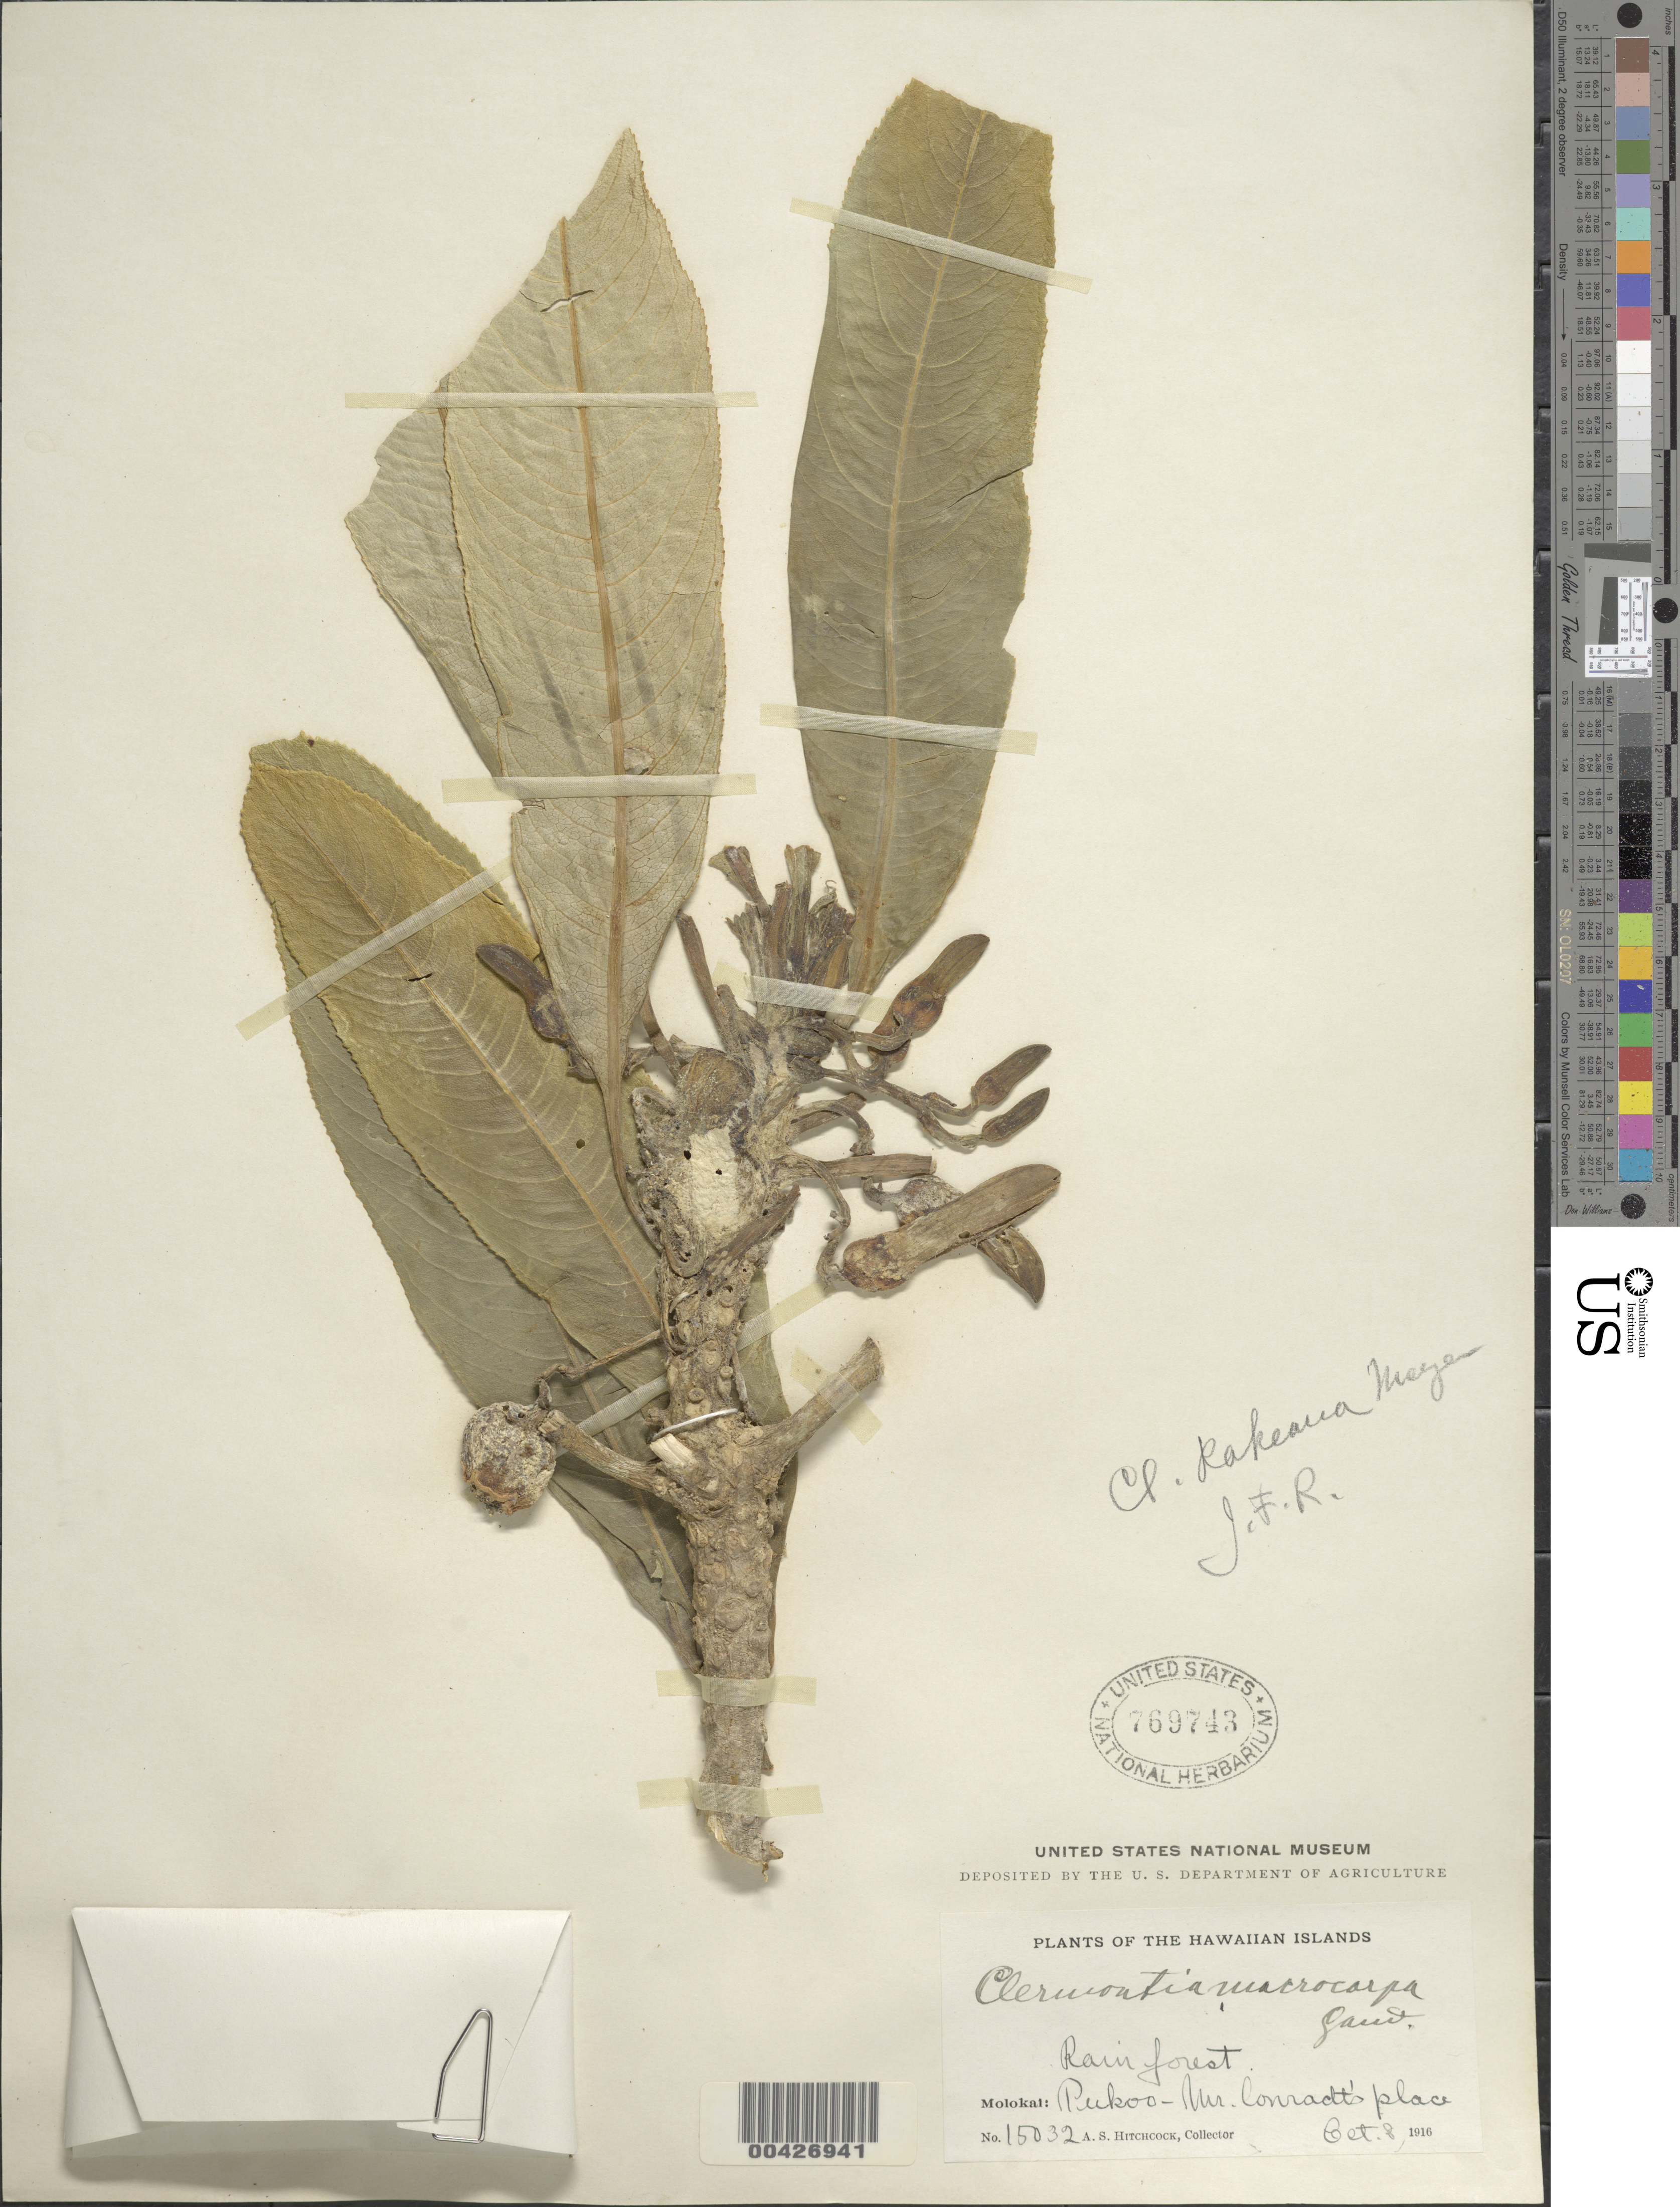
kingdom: Plantae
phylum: Tracheophyta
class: Magnoliopsida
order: Asterales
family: Campanulaceae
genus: Clermontia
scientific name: Clermontia kakeana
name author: Meyen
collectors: A. S. Hitchcock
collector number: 15032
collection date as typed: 8 Oct 1916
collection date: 1916-10-08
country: United States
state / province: Hawaii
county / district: Maui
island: Moloka'i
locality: Mr. Conradt's place, Pukoo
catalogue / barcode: US 769743